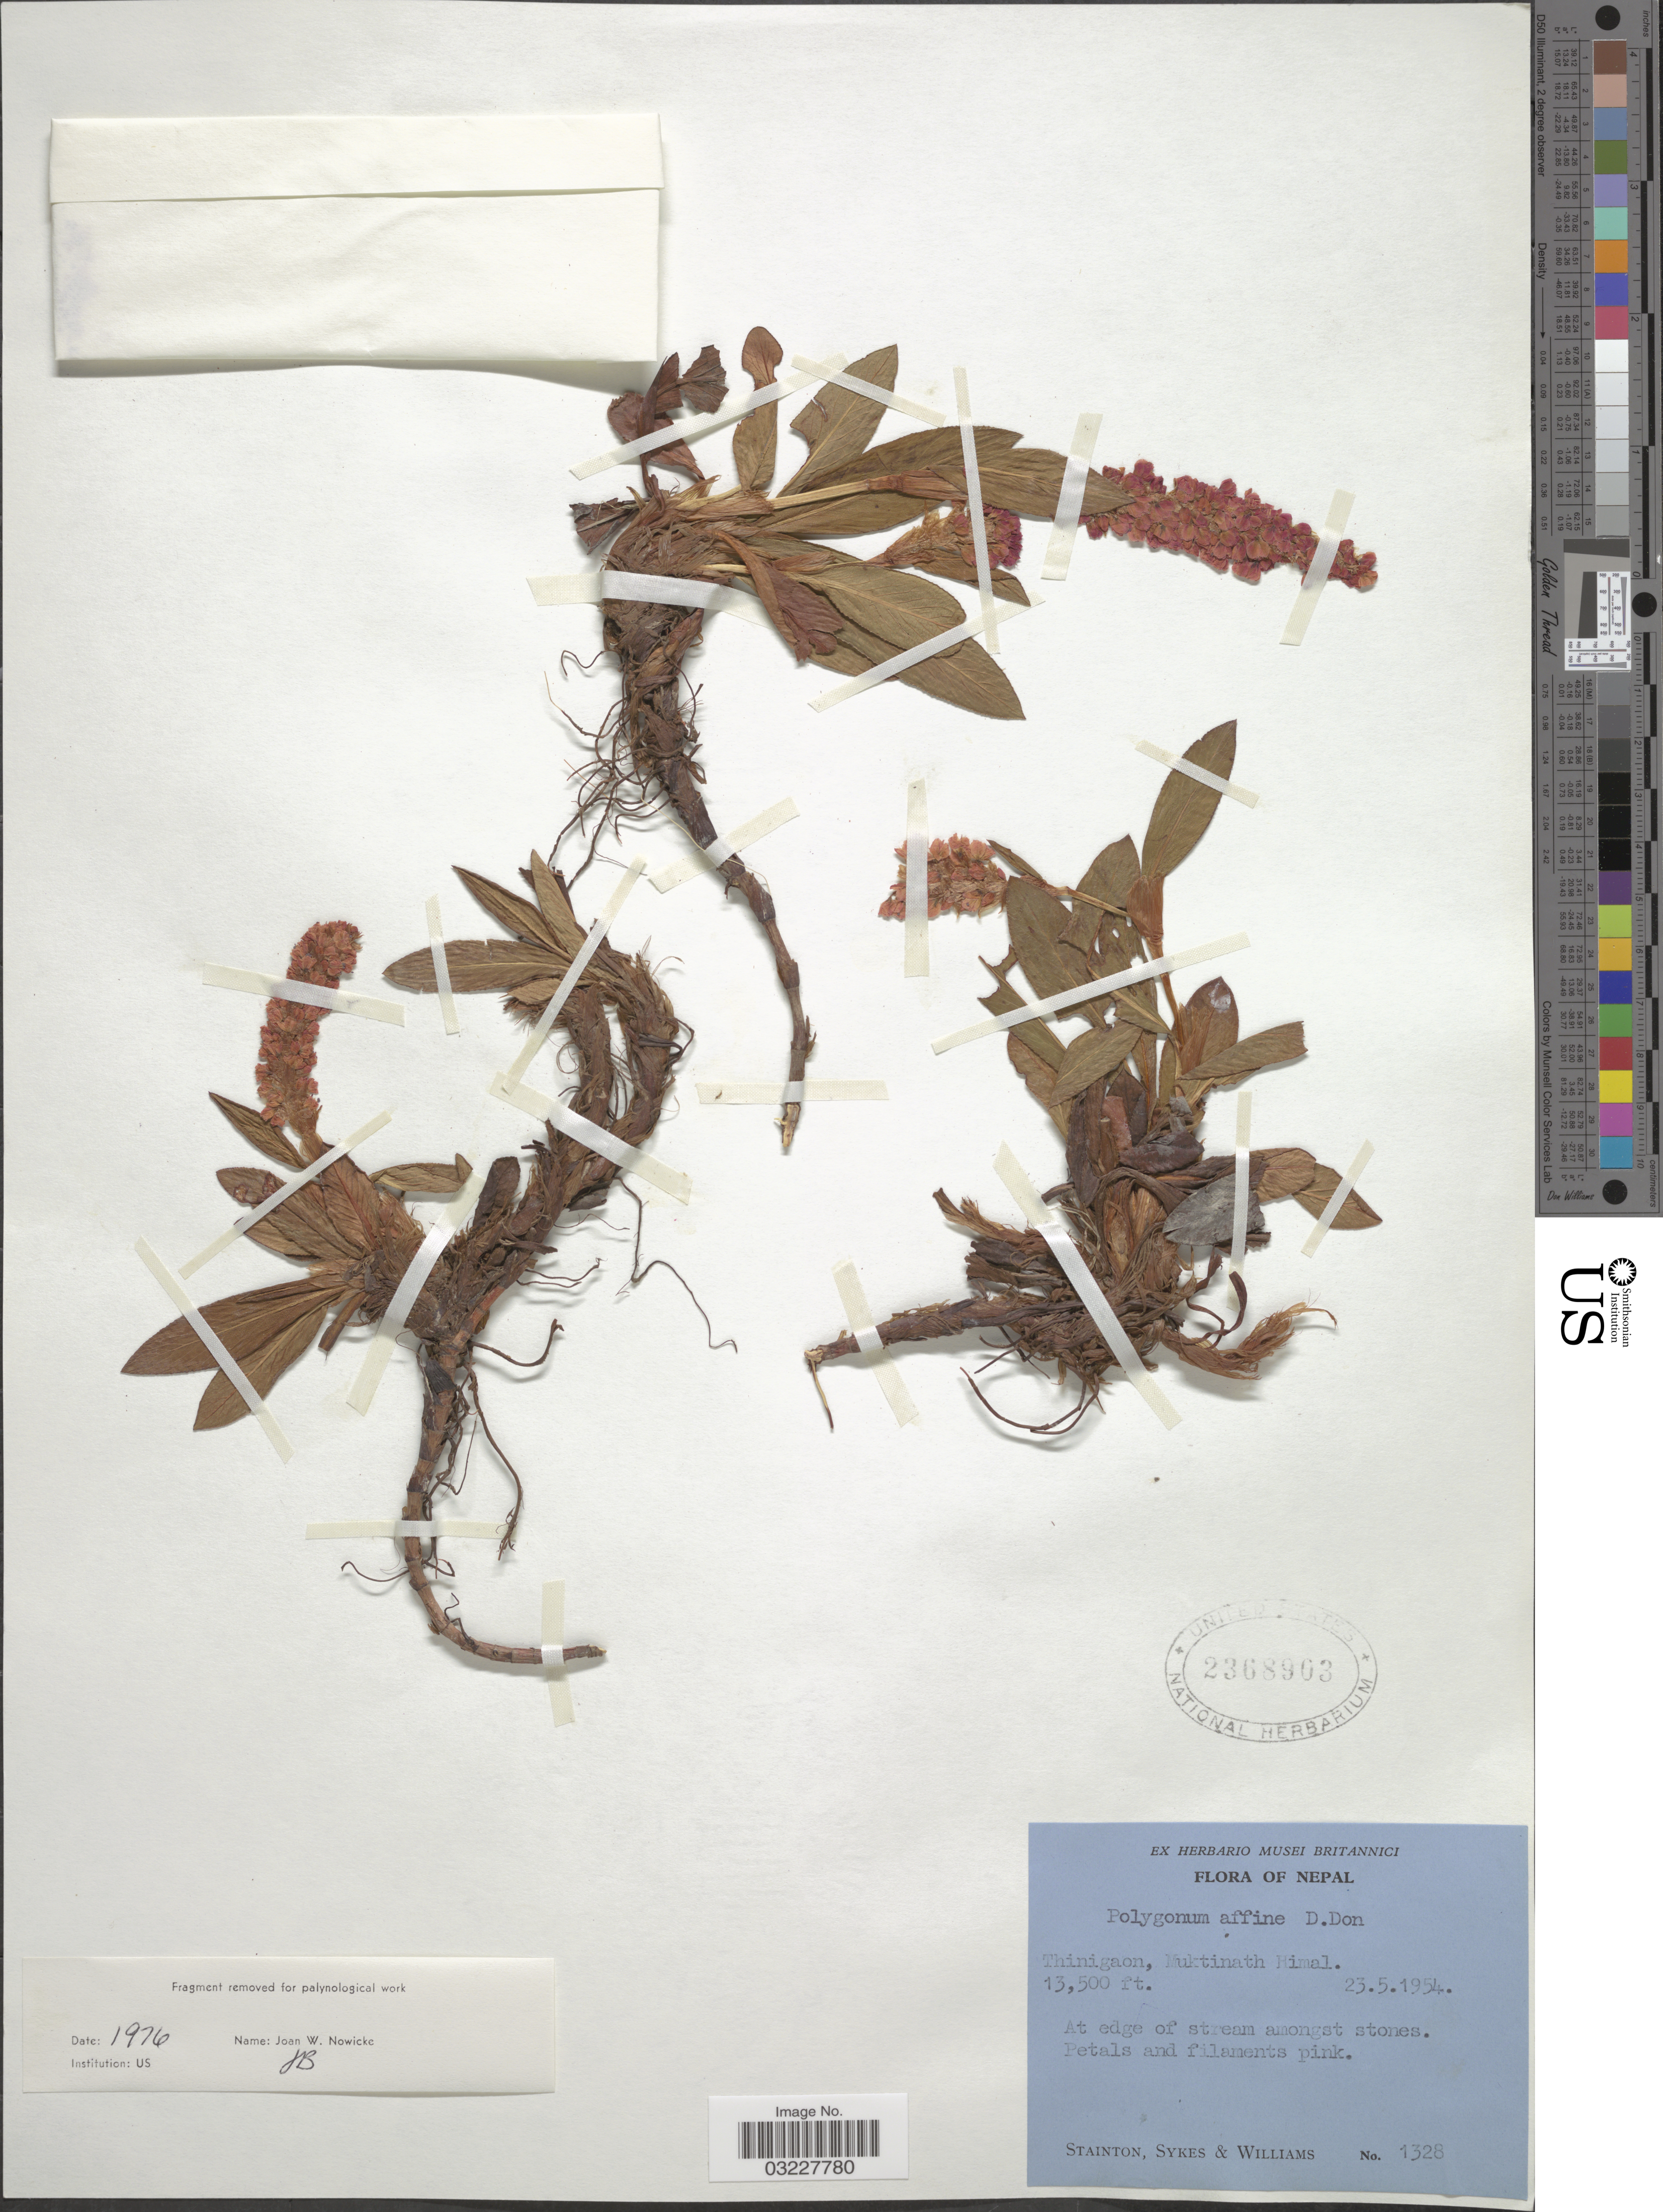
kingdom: Plantae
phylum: Tracheophyta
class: Magnoliopsida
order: Caryophyllales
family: Polygonaceae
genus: Polygonum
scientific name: Polygonum affine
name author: D. Don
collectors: -. Stainton, Sykes, -- & -- Williams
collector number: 1328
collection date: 1954-05-23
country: Nepal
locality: Thinigaon, Muktinath Himal.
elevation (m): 4115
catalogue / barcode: US 2369803